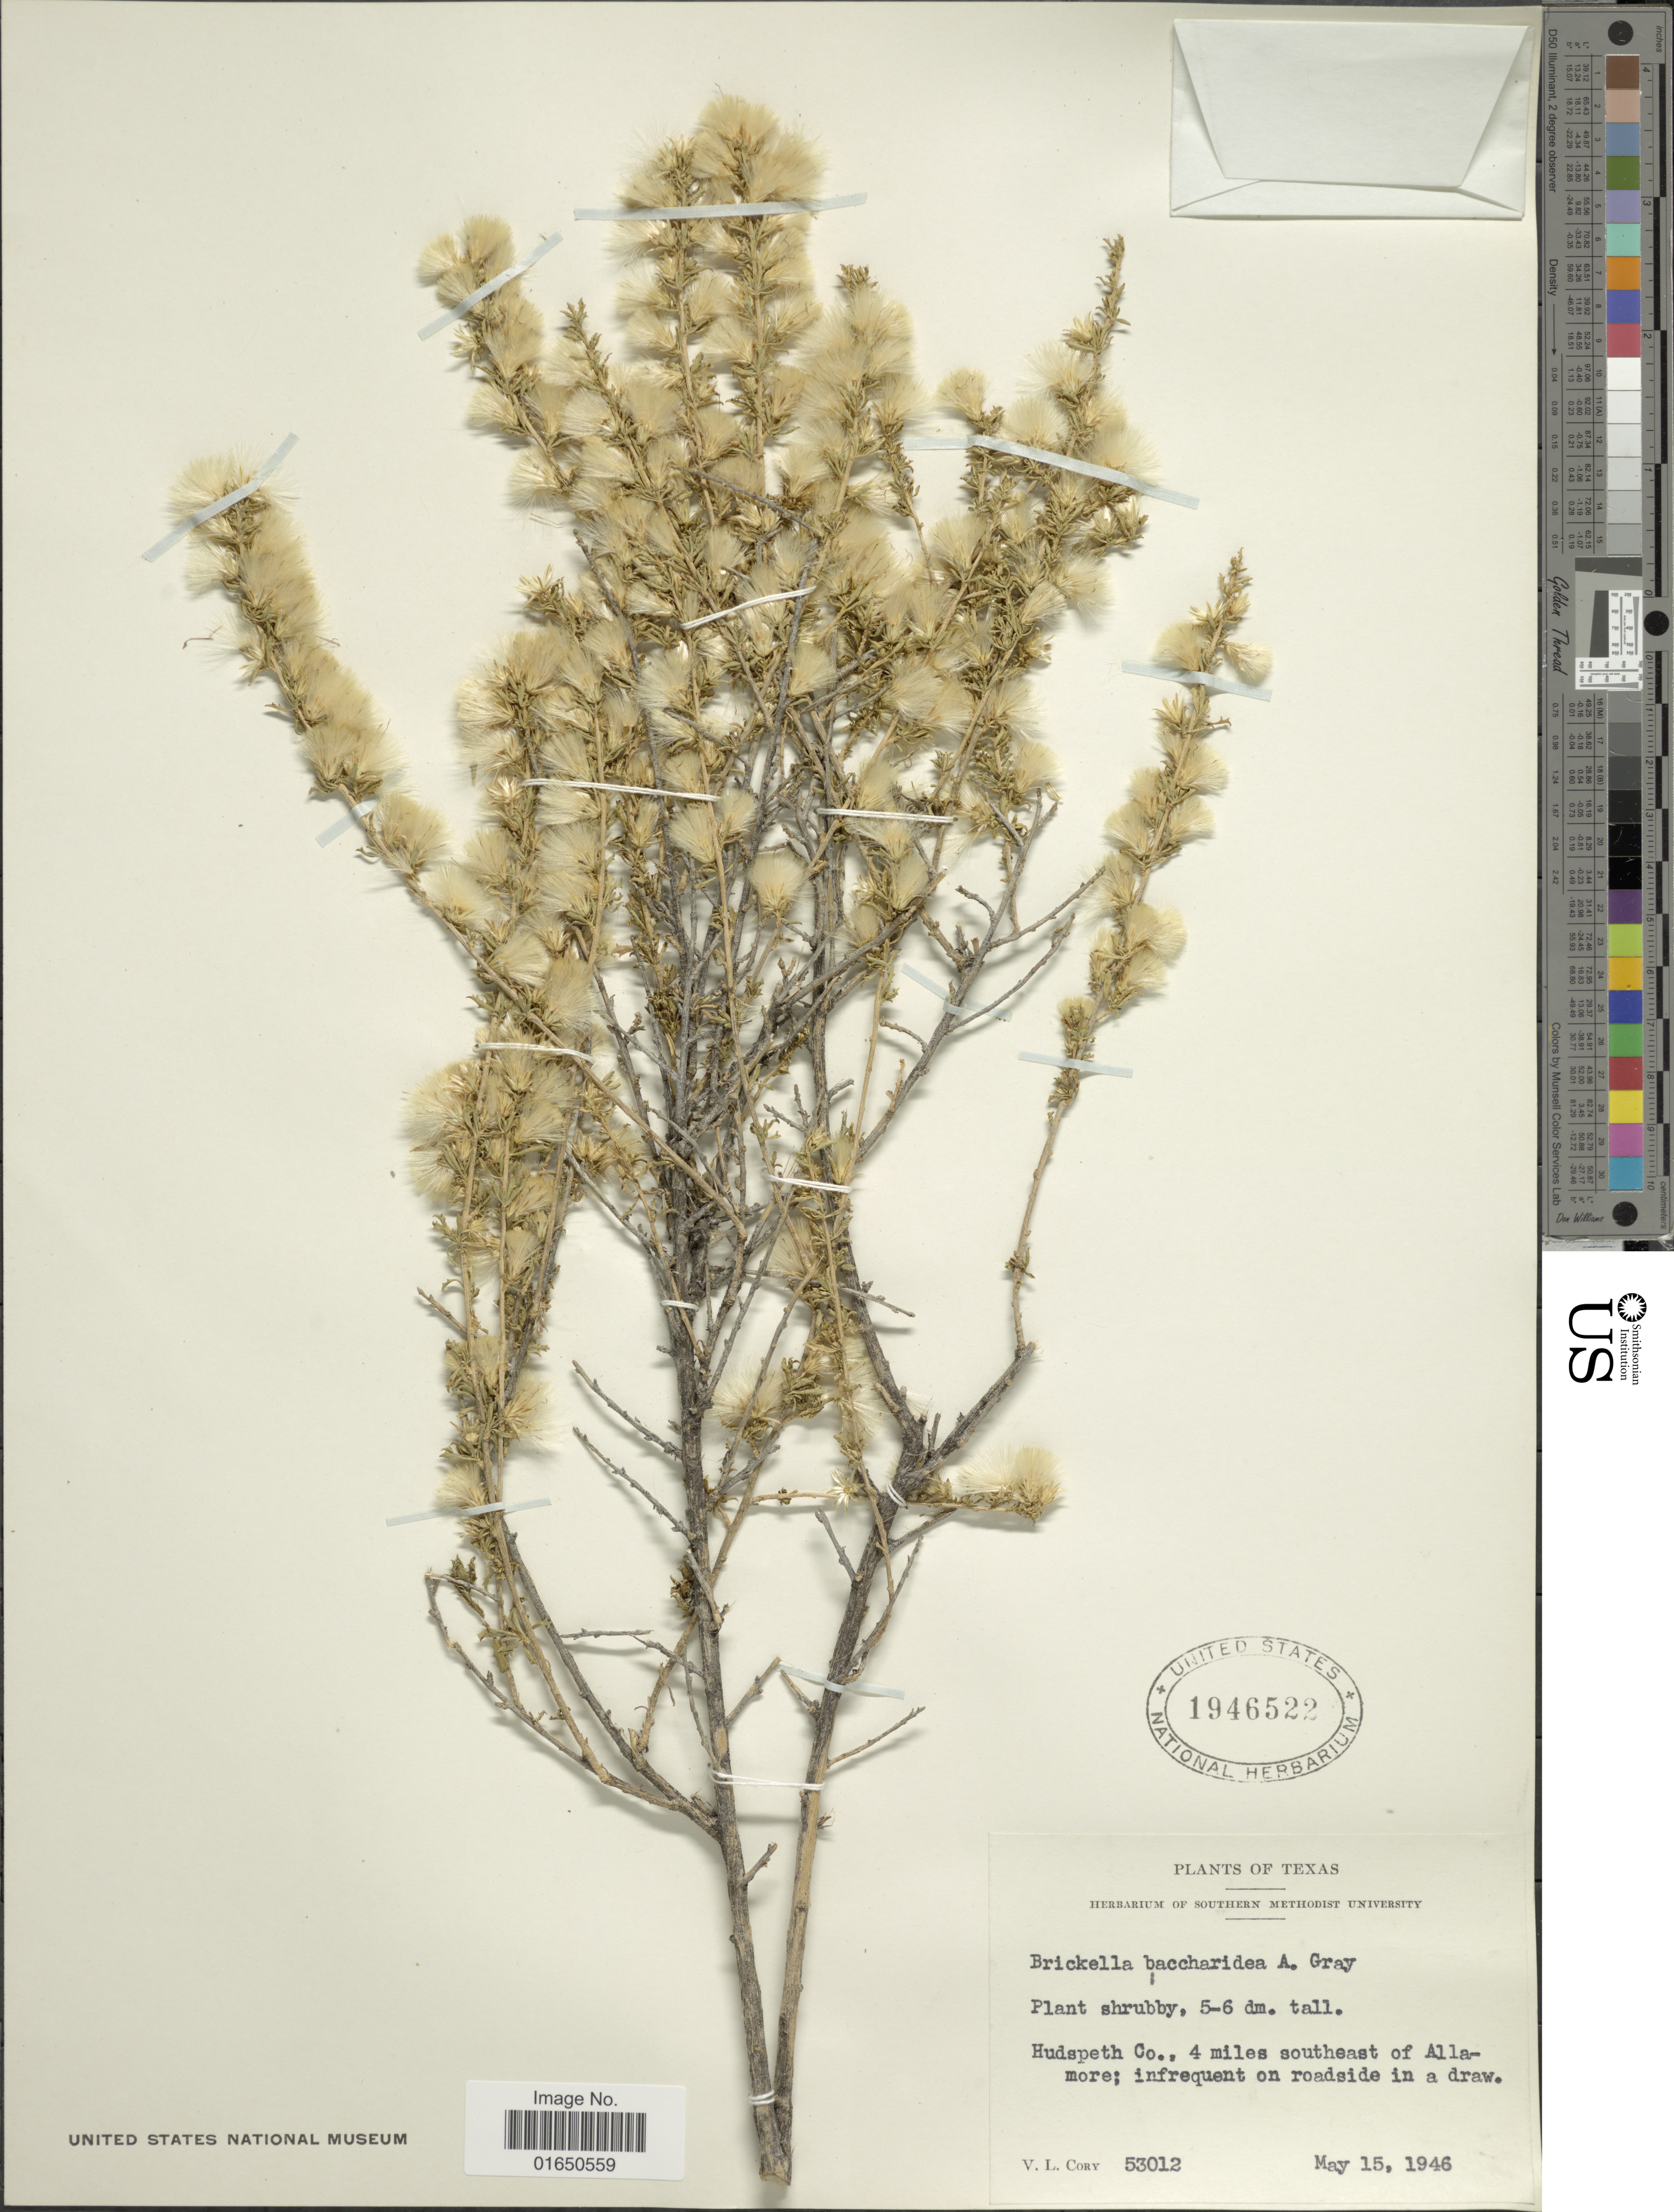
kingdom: Plantae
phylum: Tracheophyta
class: Magnoliopsida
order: Asterales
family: Asteraceae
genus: Brickellia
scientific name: Brickellia baccharidea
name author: A. Gray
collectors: V. Cory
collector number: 53012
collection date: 1946-05-15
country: United States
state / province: Texas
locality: Hudspeth Co., 4 miles southeast of Allamore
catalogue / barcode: US 1946522